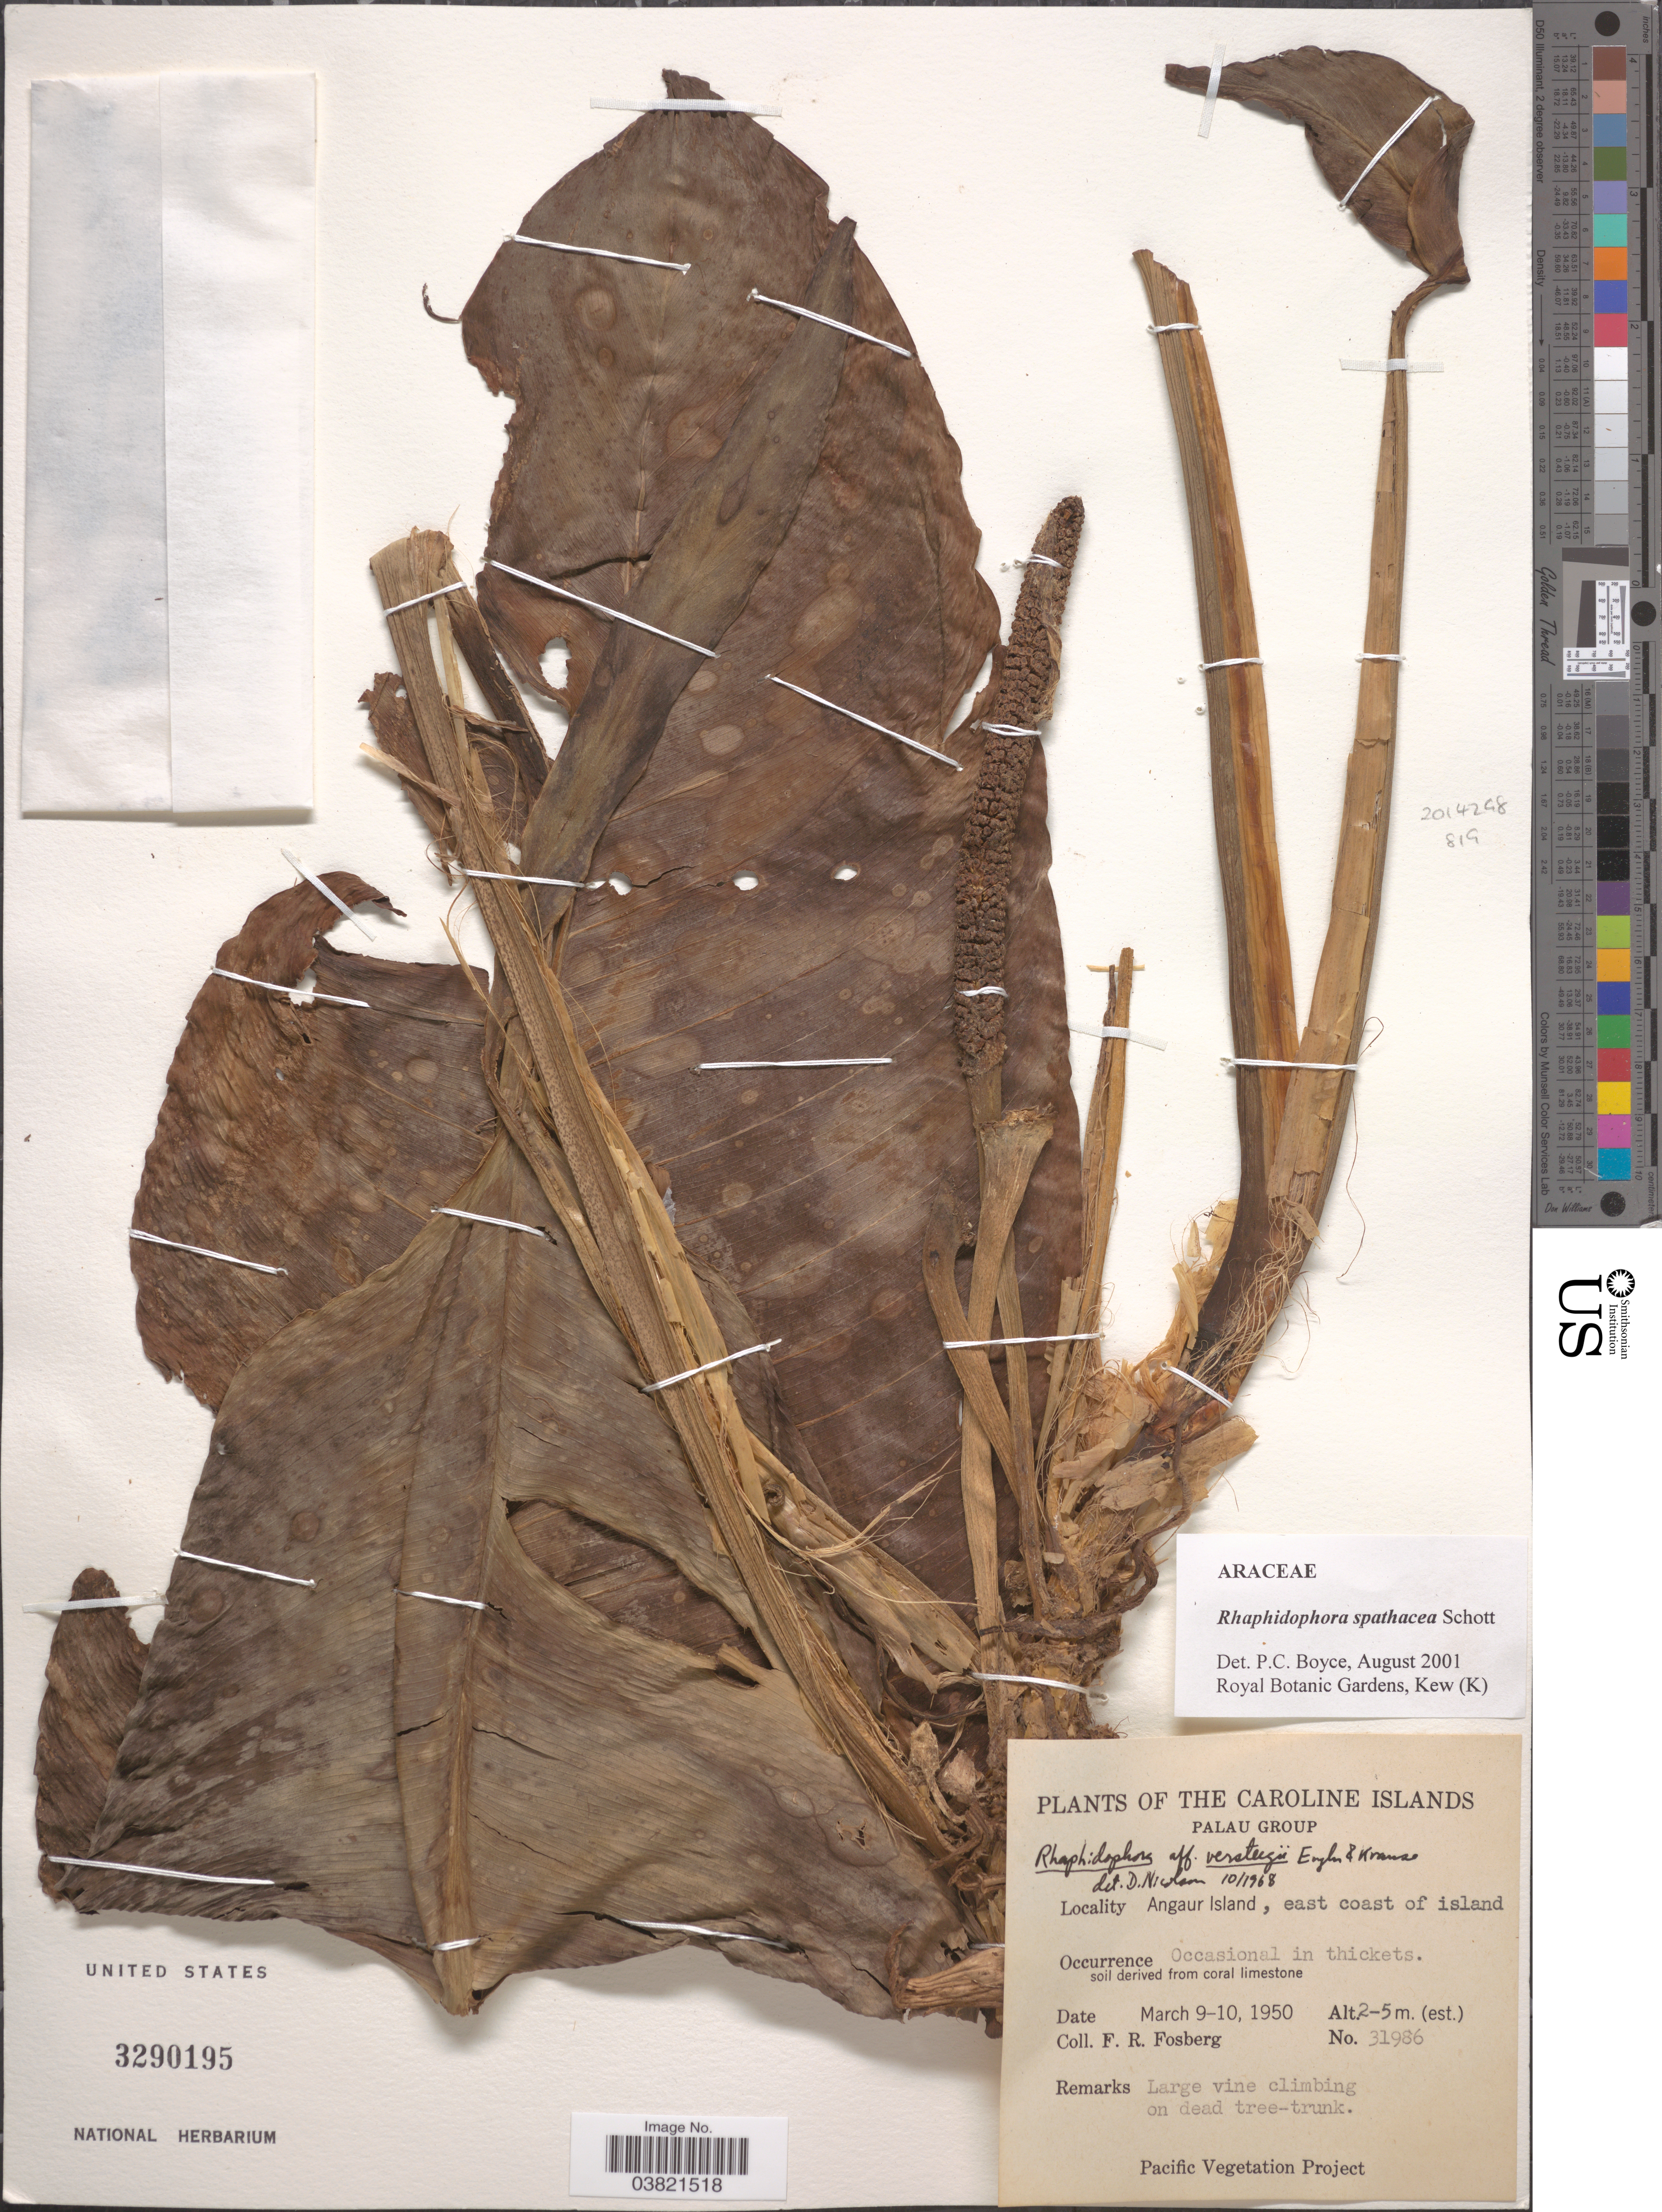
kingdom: Plantae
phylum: Tracheophyta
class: Liliopsida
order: Alismatales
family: Araceae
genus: Rhaphidophora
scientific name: Rhaphidophora spathacea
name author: Schott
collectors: F. R. Fosberg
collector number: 31986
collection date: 1950-03-09/1950-03-10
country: Palau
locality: Caroline Islands. Palau Group. Angaur Island, east coast of island.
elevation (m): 2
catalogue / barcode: US 3290195